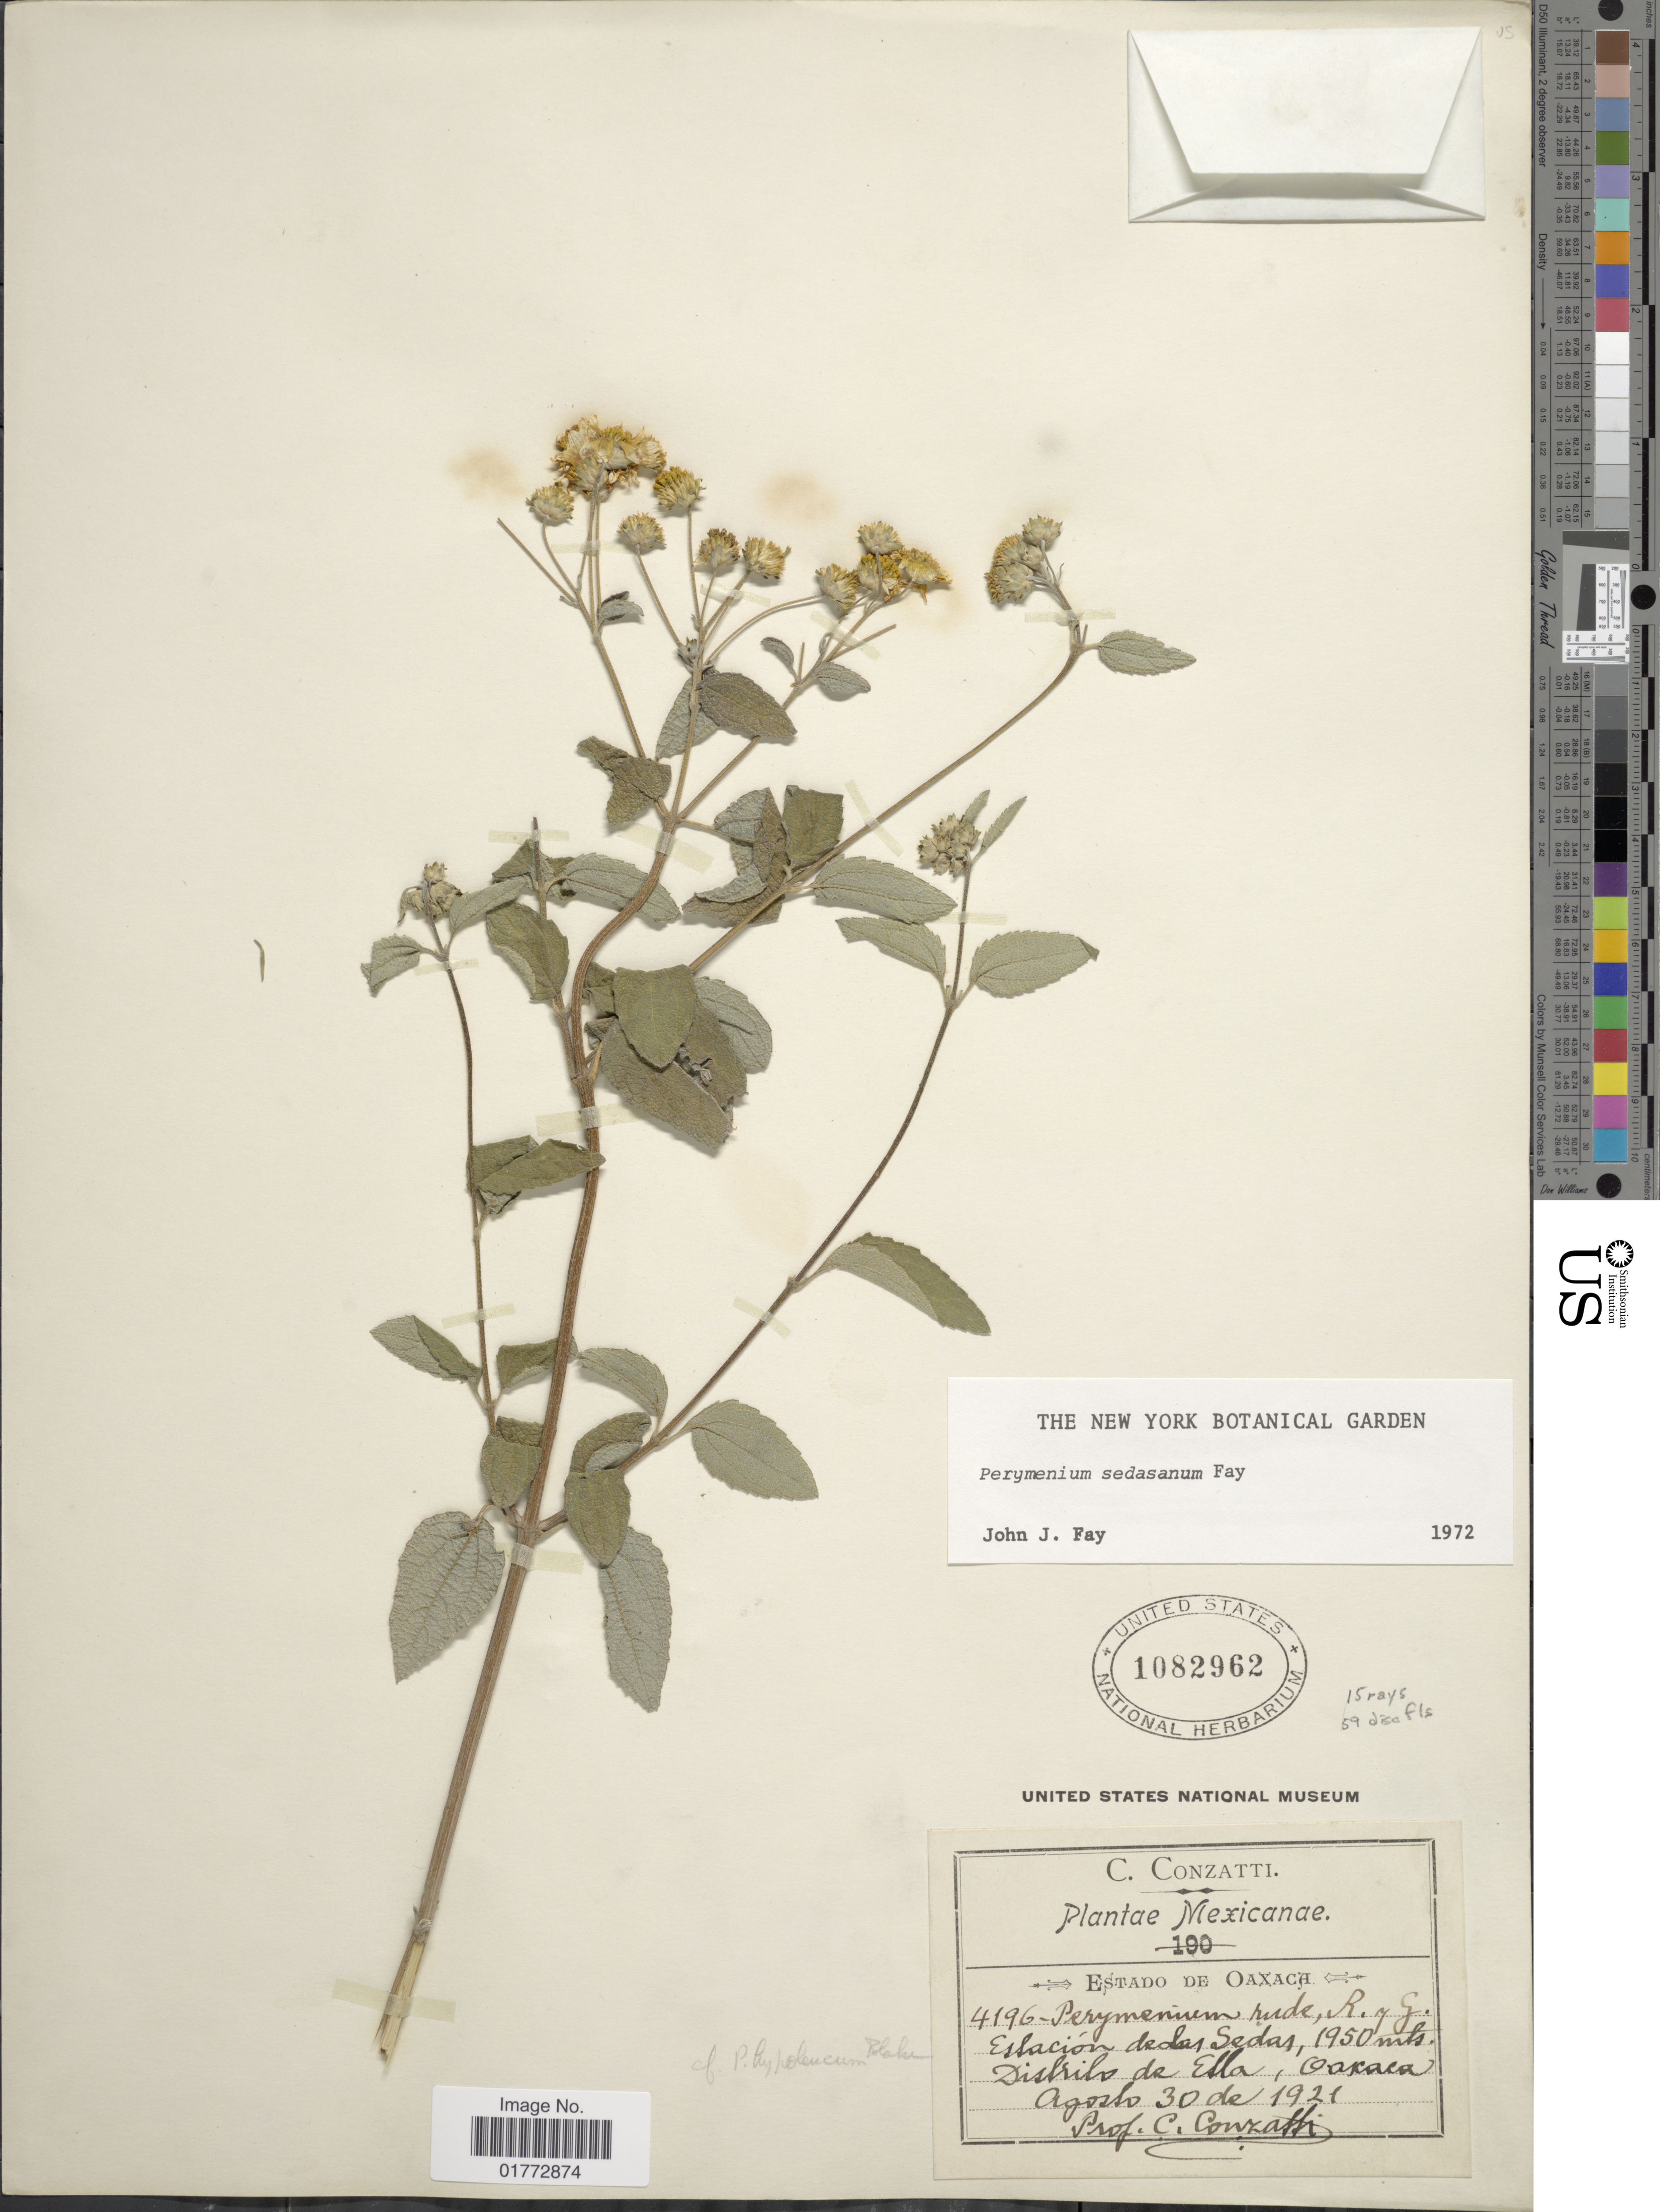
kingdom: Plantae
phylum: Tracheophyta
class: Magnoliopsida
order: Asterales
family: Asteraceae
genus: Perymenium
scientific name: Perymenium sedasanum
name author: Fay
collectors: C. Conzalli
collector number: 4196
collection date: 1921-08-30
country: Mexico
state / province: Oaxaca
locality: Estacion de Las Sedas, Distrito de Ella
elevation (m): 1950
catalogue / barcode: US 1082962